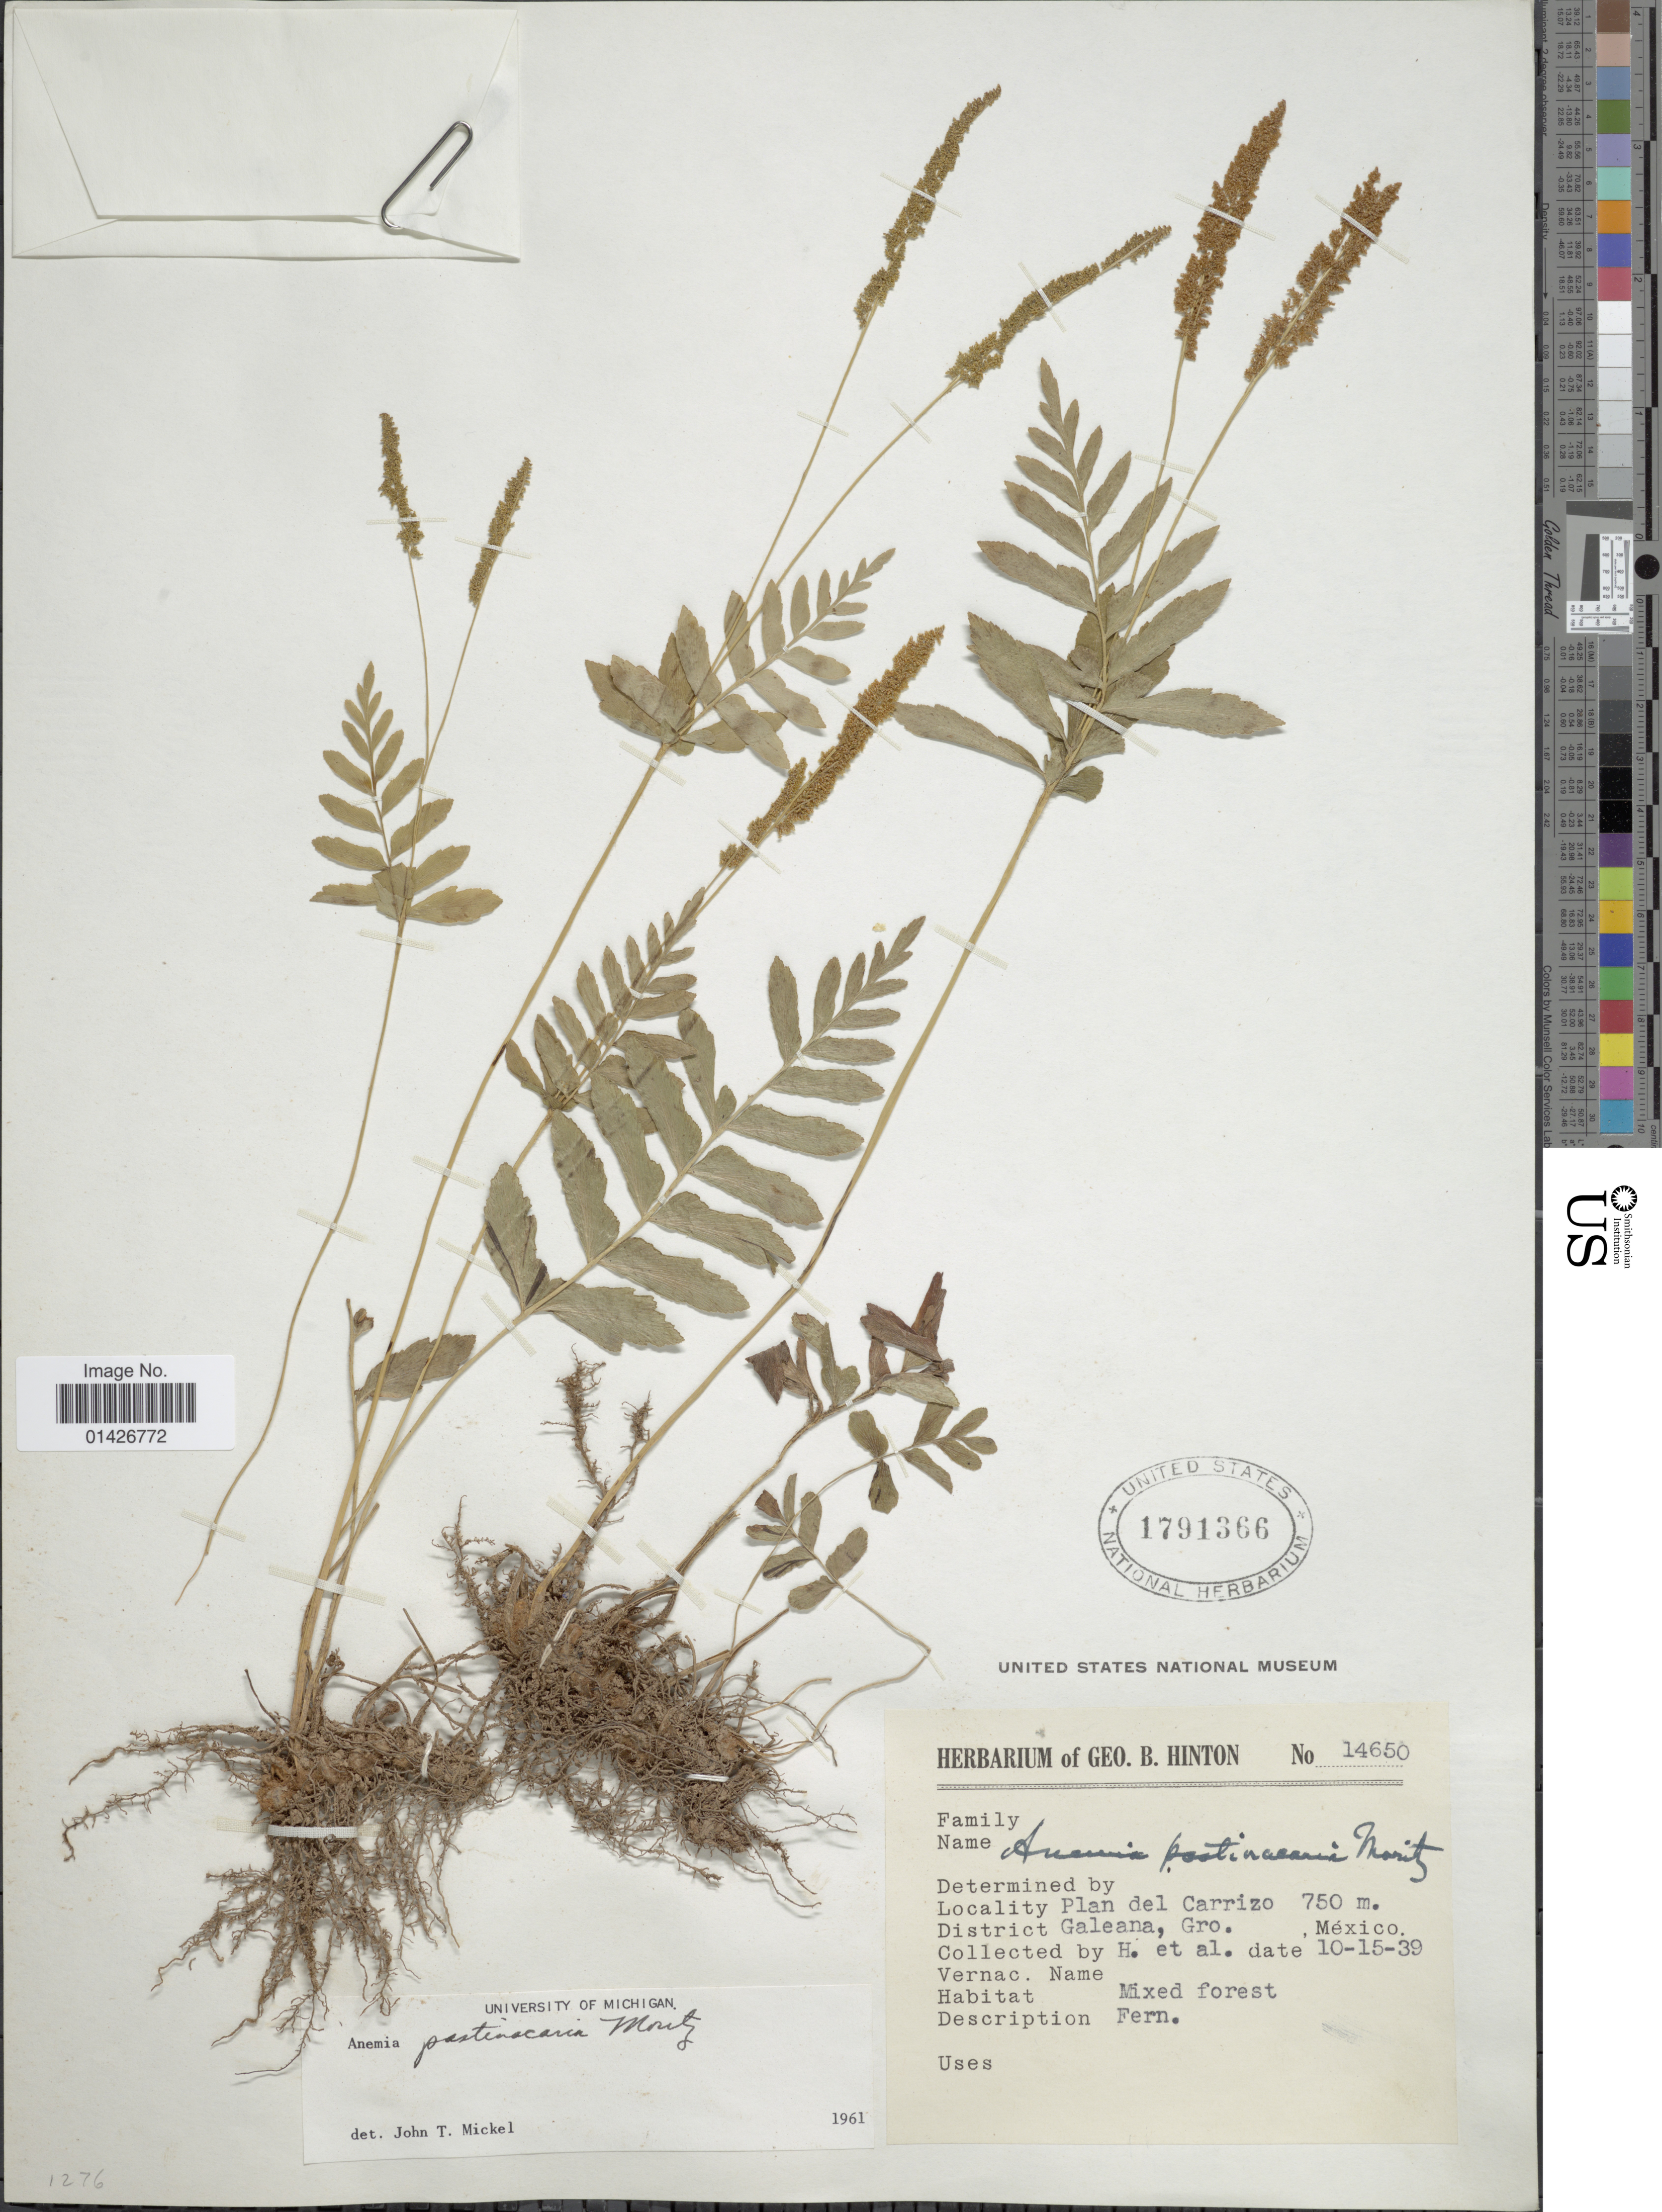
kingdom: Plantae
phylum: Tracheophyta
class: Polypodiopsida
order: Schizaeales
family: Anemiaceae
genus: Anemia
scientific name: Anemia pastinacaria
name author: Moritz ex Prantl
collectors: G. B. Hinton & et al.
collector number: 14650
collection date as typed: Transcribed d/m/y: 15/10/39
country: Mexico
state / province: Guerrero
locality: Plan del Carrizo, District Galeana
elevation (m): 750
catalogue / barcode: US 1791366